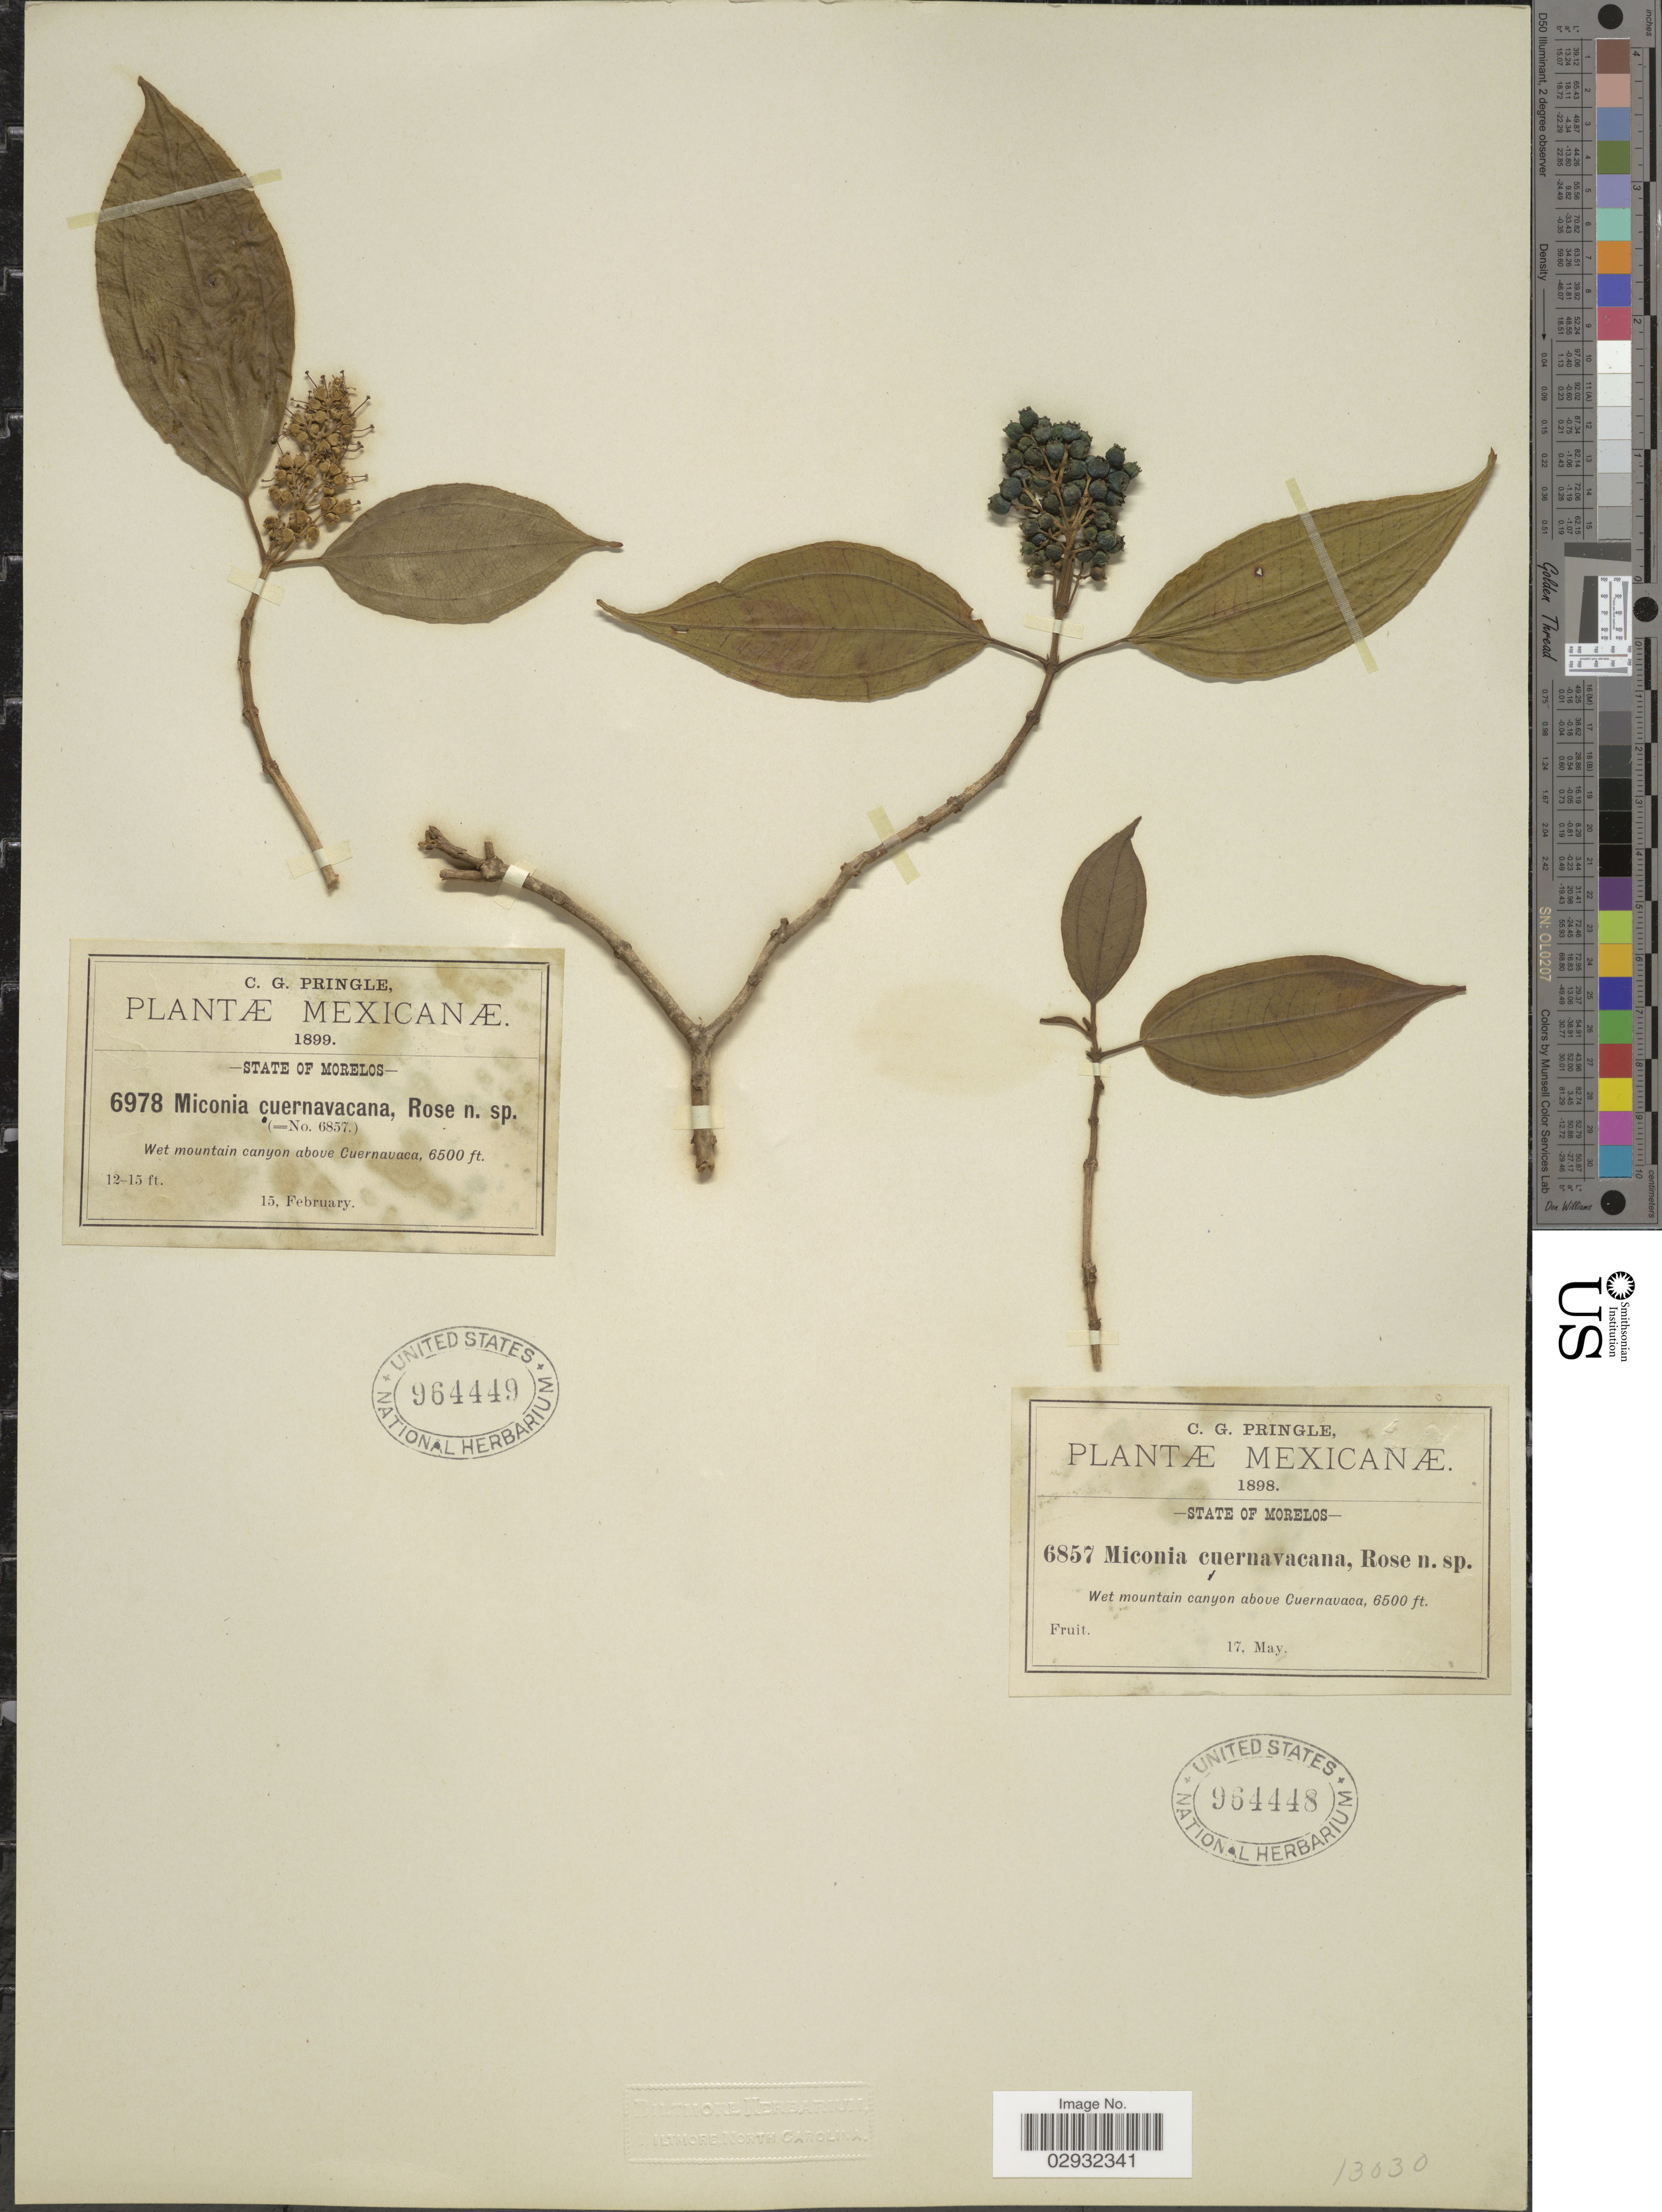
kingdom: Plantae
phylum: Tracheophyta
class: Magnoliopsida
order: Myrtales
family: Melastomataceae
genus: Miconia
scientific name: Miconia cuernavacana Rose, ined.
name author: Rose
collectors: C. G. Pringle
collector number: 6978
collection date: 1899-02-15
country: Mexico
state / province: Morelos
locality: Wet mountain canyon above Cuernavaca.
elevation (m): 1981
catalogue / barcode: US 964449-2